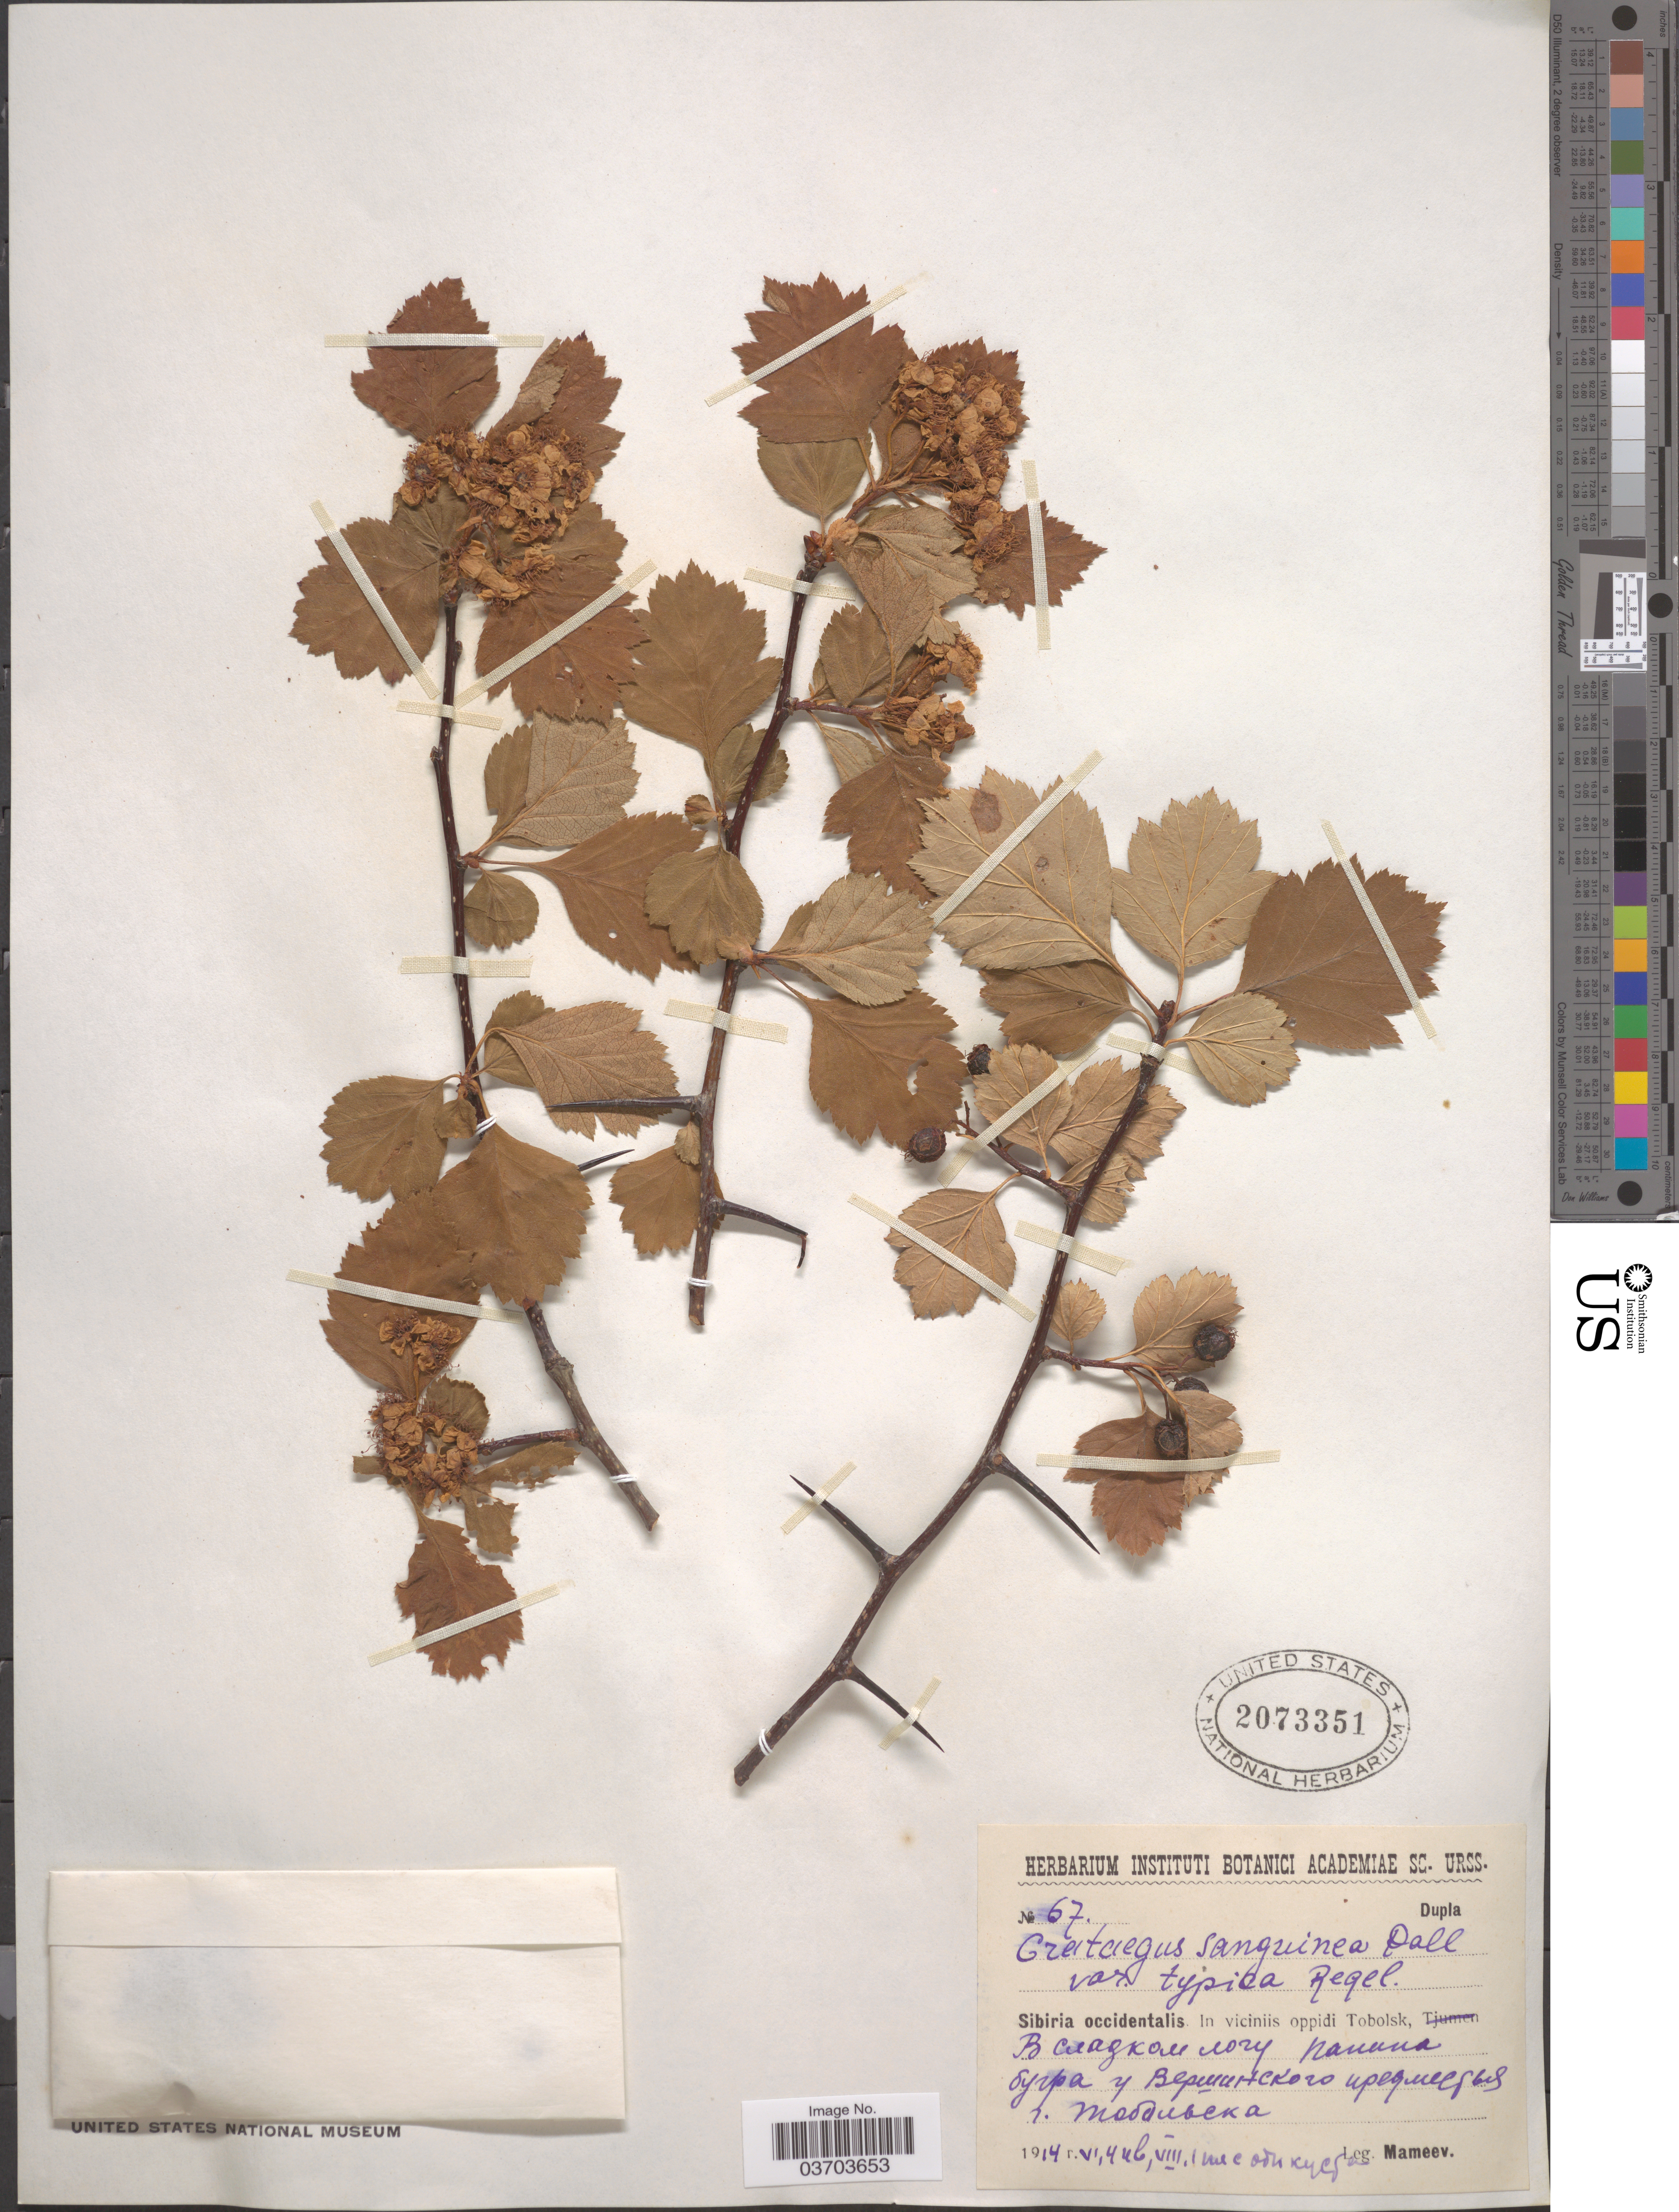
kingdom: Plantae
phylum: Tracheophyta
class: Magnoliopsida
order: Rosales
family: Rosaceae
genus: Crataegus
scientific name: Crataegus sanguinea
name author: Pall.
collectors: Mameev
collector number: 67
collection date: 1914-06-04/1914-08-06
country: Russian Federation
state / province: Tyumen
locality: Sibiria occidentalis. In viciniis oppidi Tobolsk, X.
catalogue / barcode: US 2073351